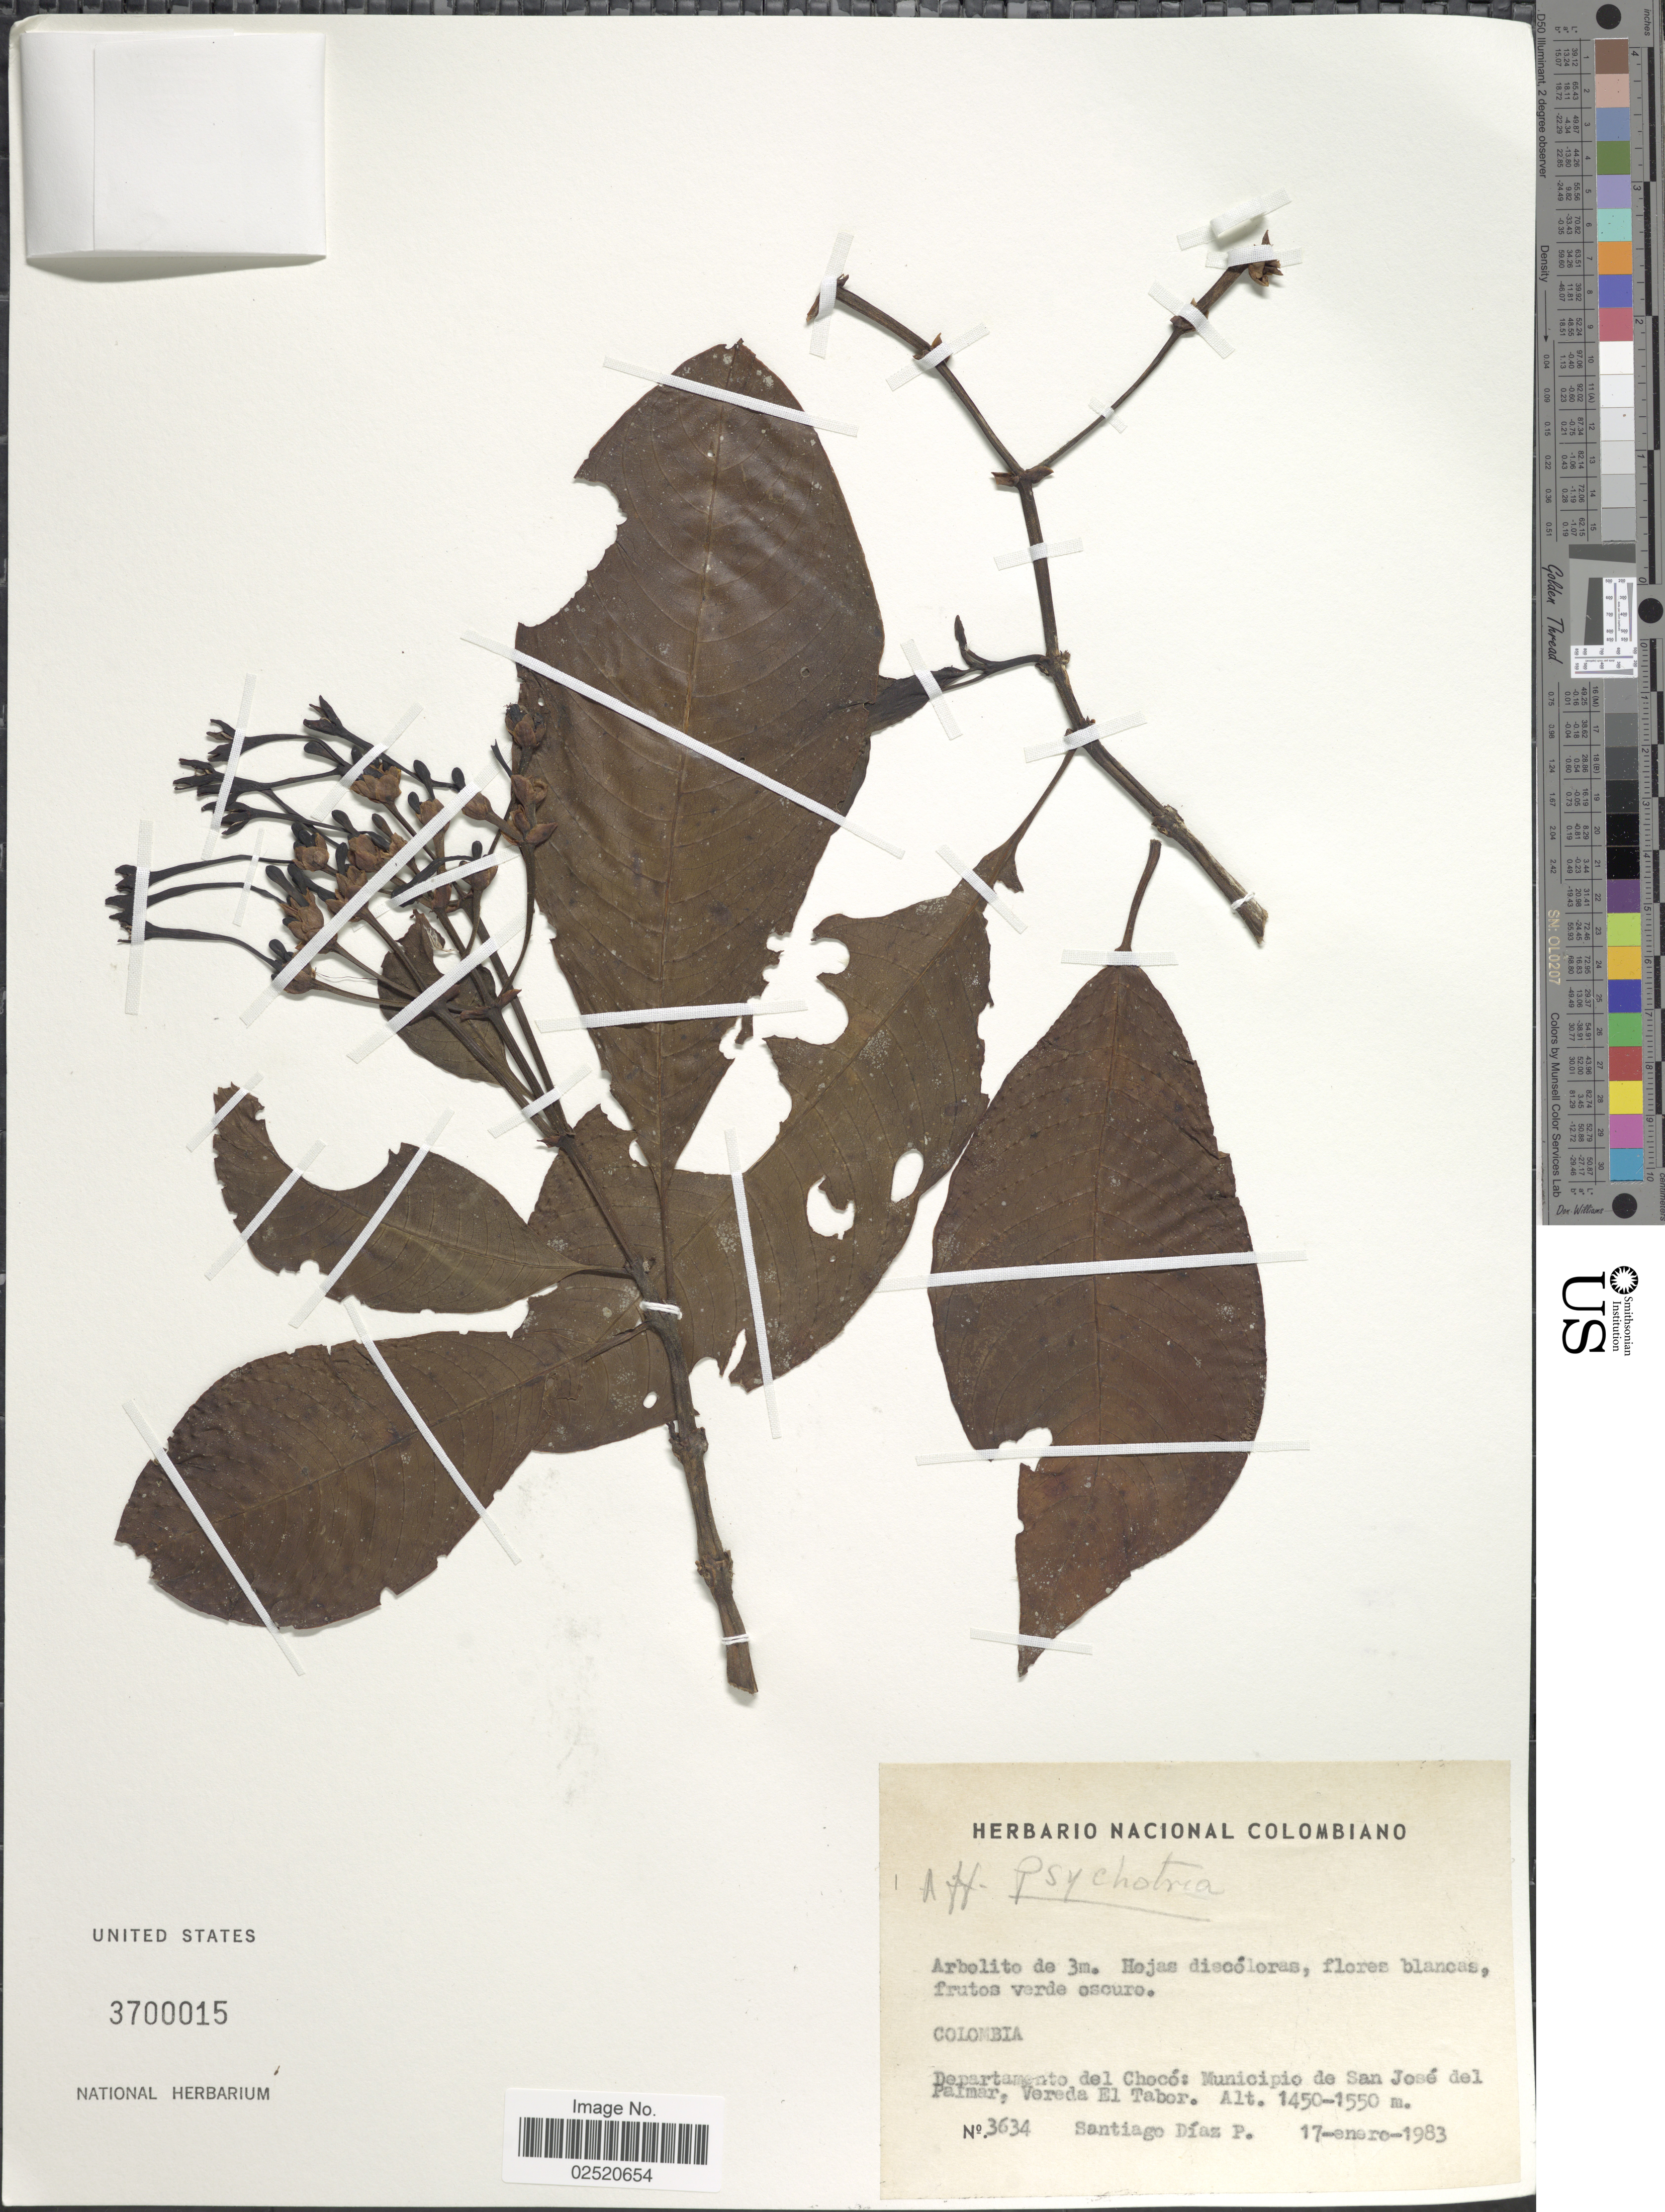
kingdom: Plantae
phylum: Tracheophyta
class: Magnoliopsida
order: Gentianales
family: Rubiaceae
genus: Psychotria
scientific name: Psychotria sp.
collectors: S. Díaz Píedrahíta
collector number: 3634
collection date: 1983-01-17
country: Colombia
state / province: Chocó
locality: Municipio de San José del Palmar, Vereda El Tabor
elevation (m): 1450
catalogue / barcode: US 3700015